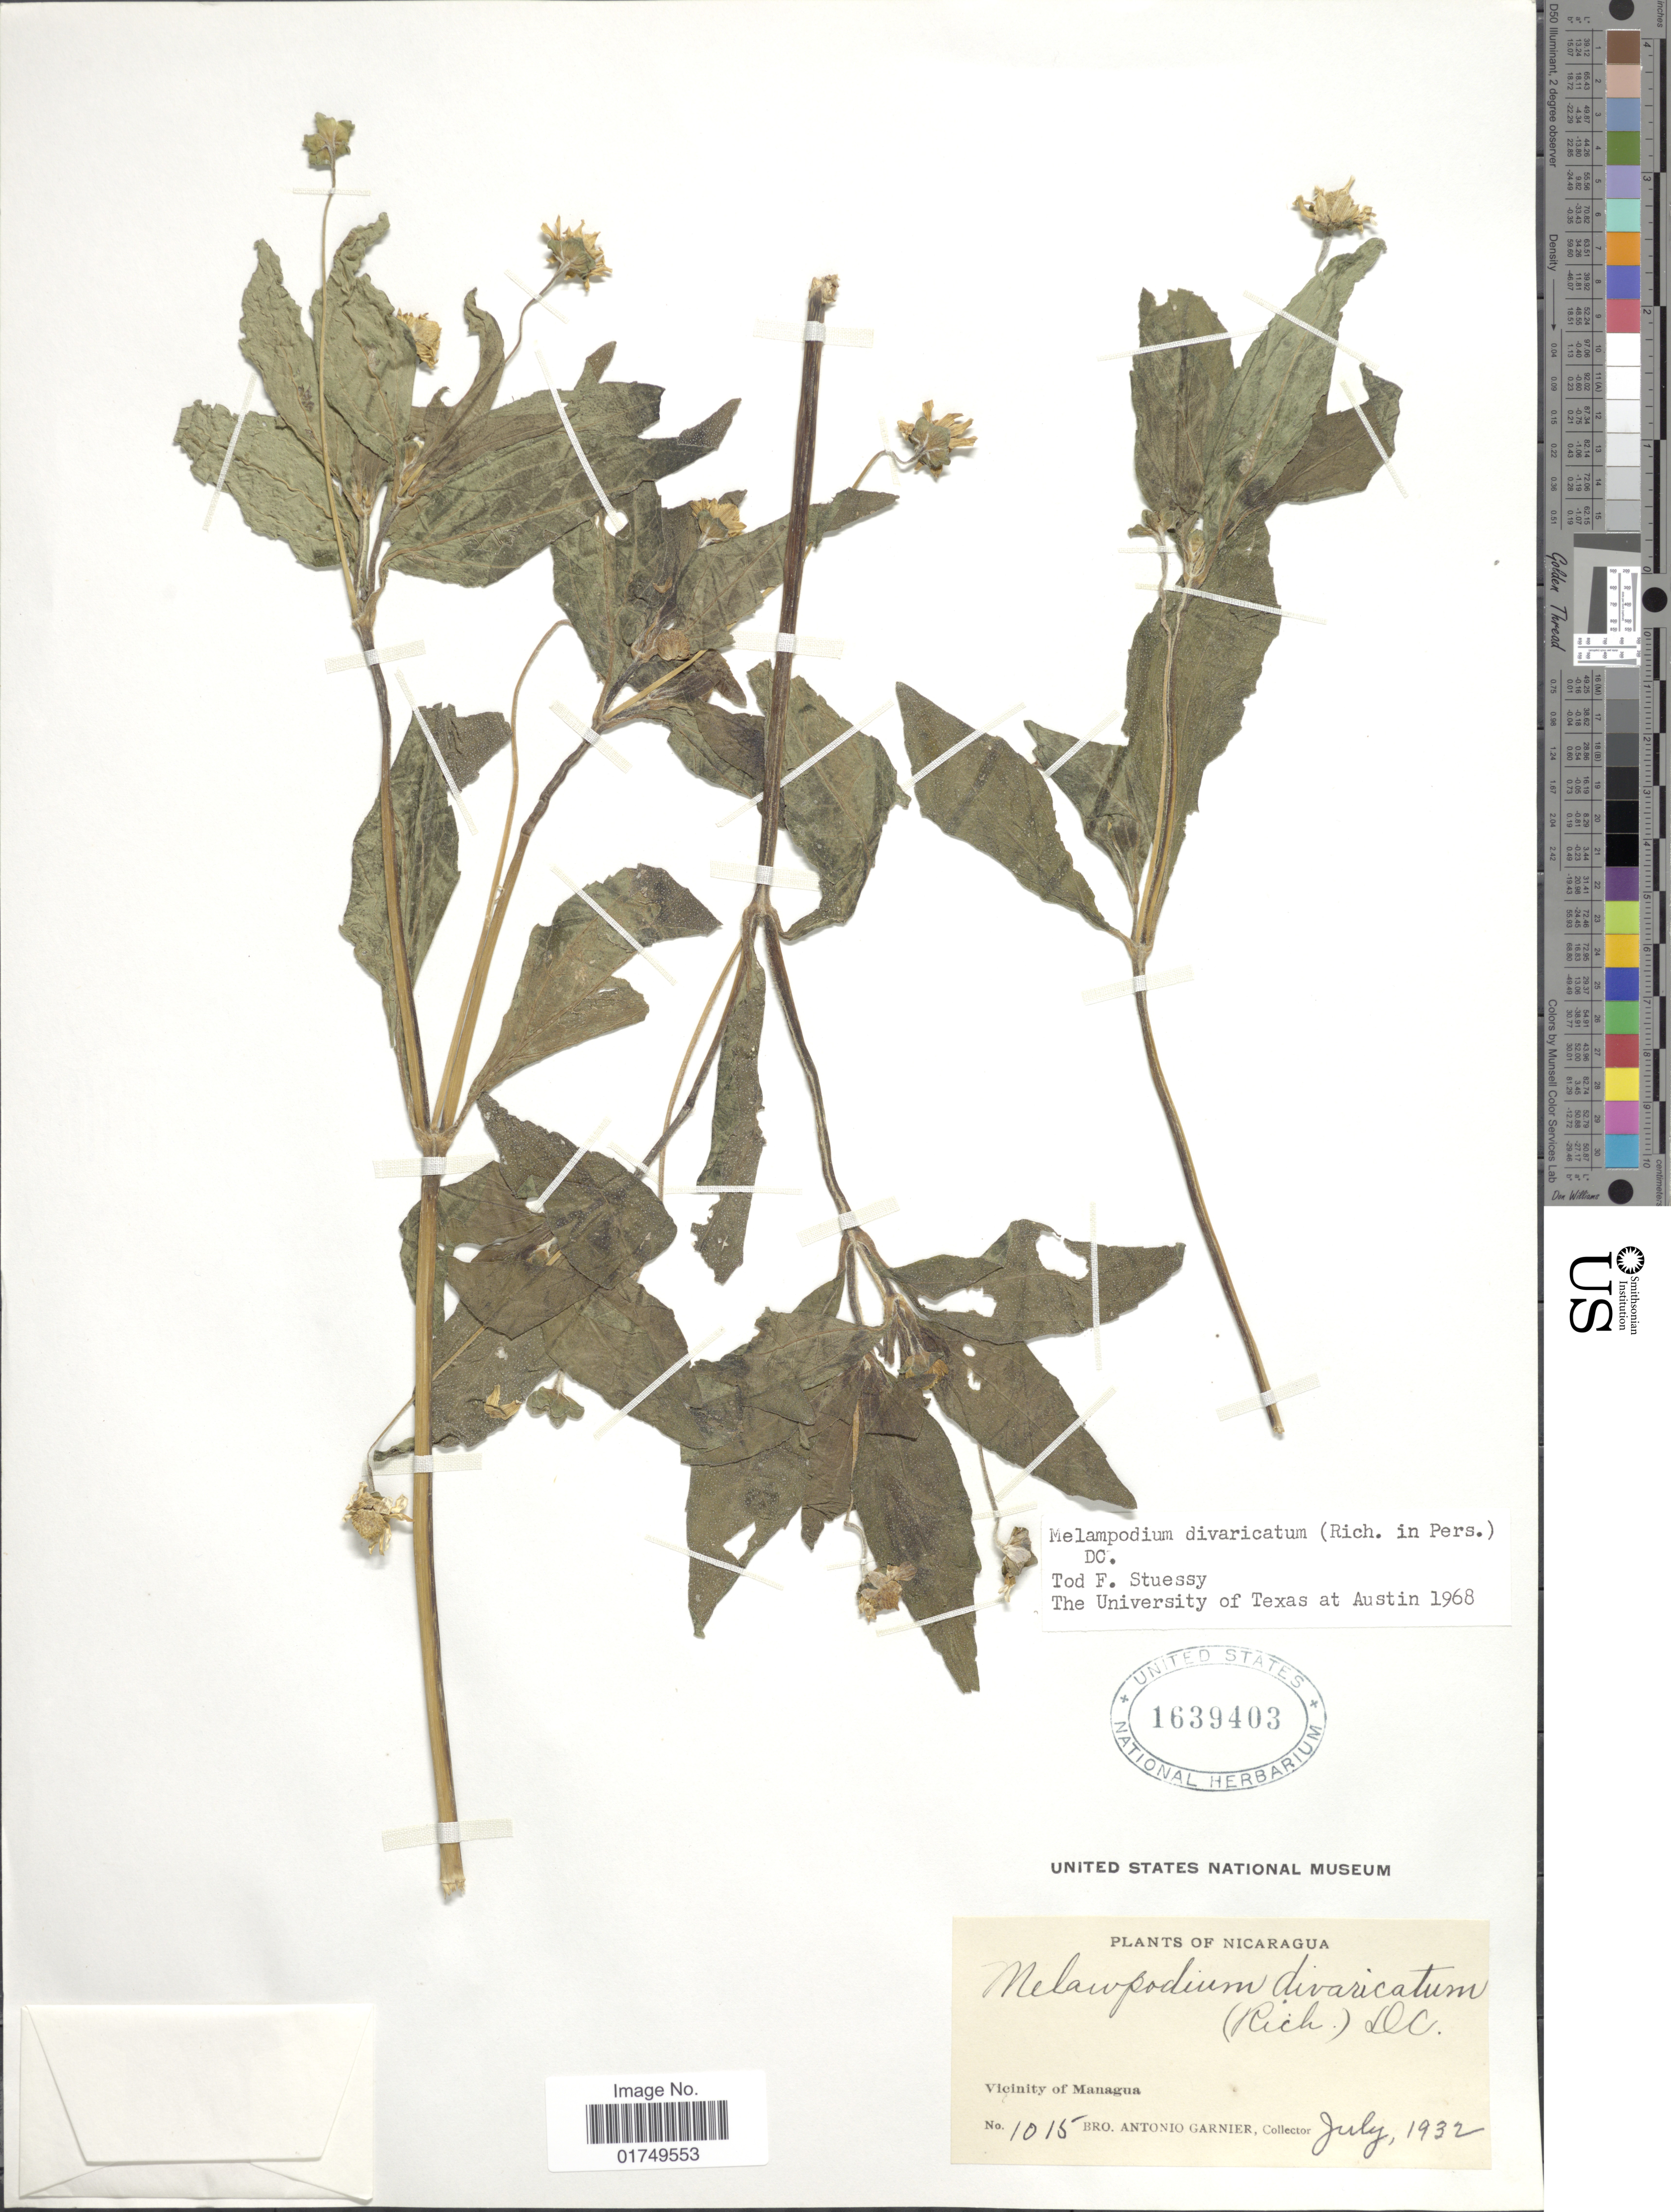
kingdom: Plantae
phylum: Tracheophyta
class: Magnoliopsida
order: Asterales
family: Asteraceae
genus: Melampodium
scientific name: Melampodium divaricatum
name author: (Rich.) DC.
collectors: Bro. A. Garnier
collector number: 1015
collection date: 1932-07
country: Nicaragua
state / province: Managua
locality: Vicinity of Managua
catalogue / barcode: US 1639403